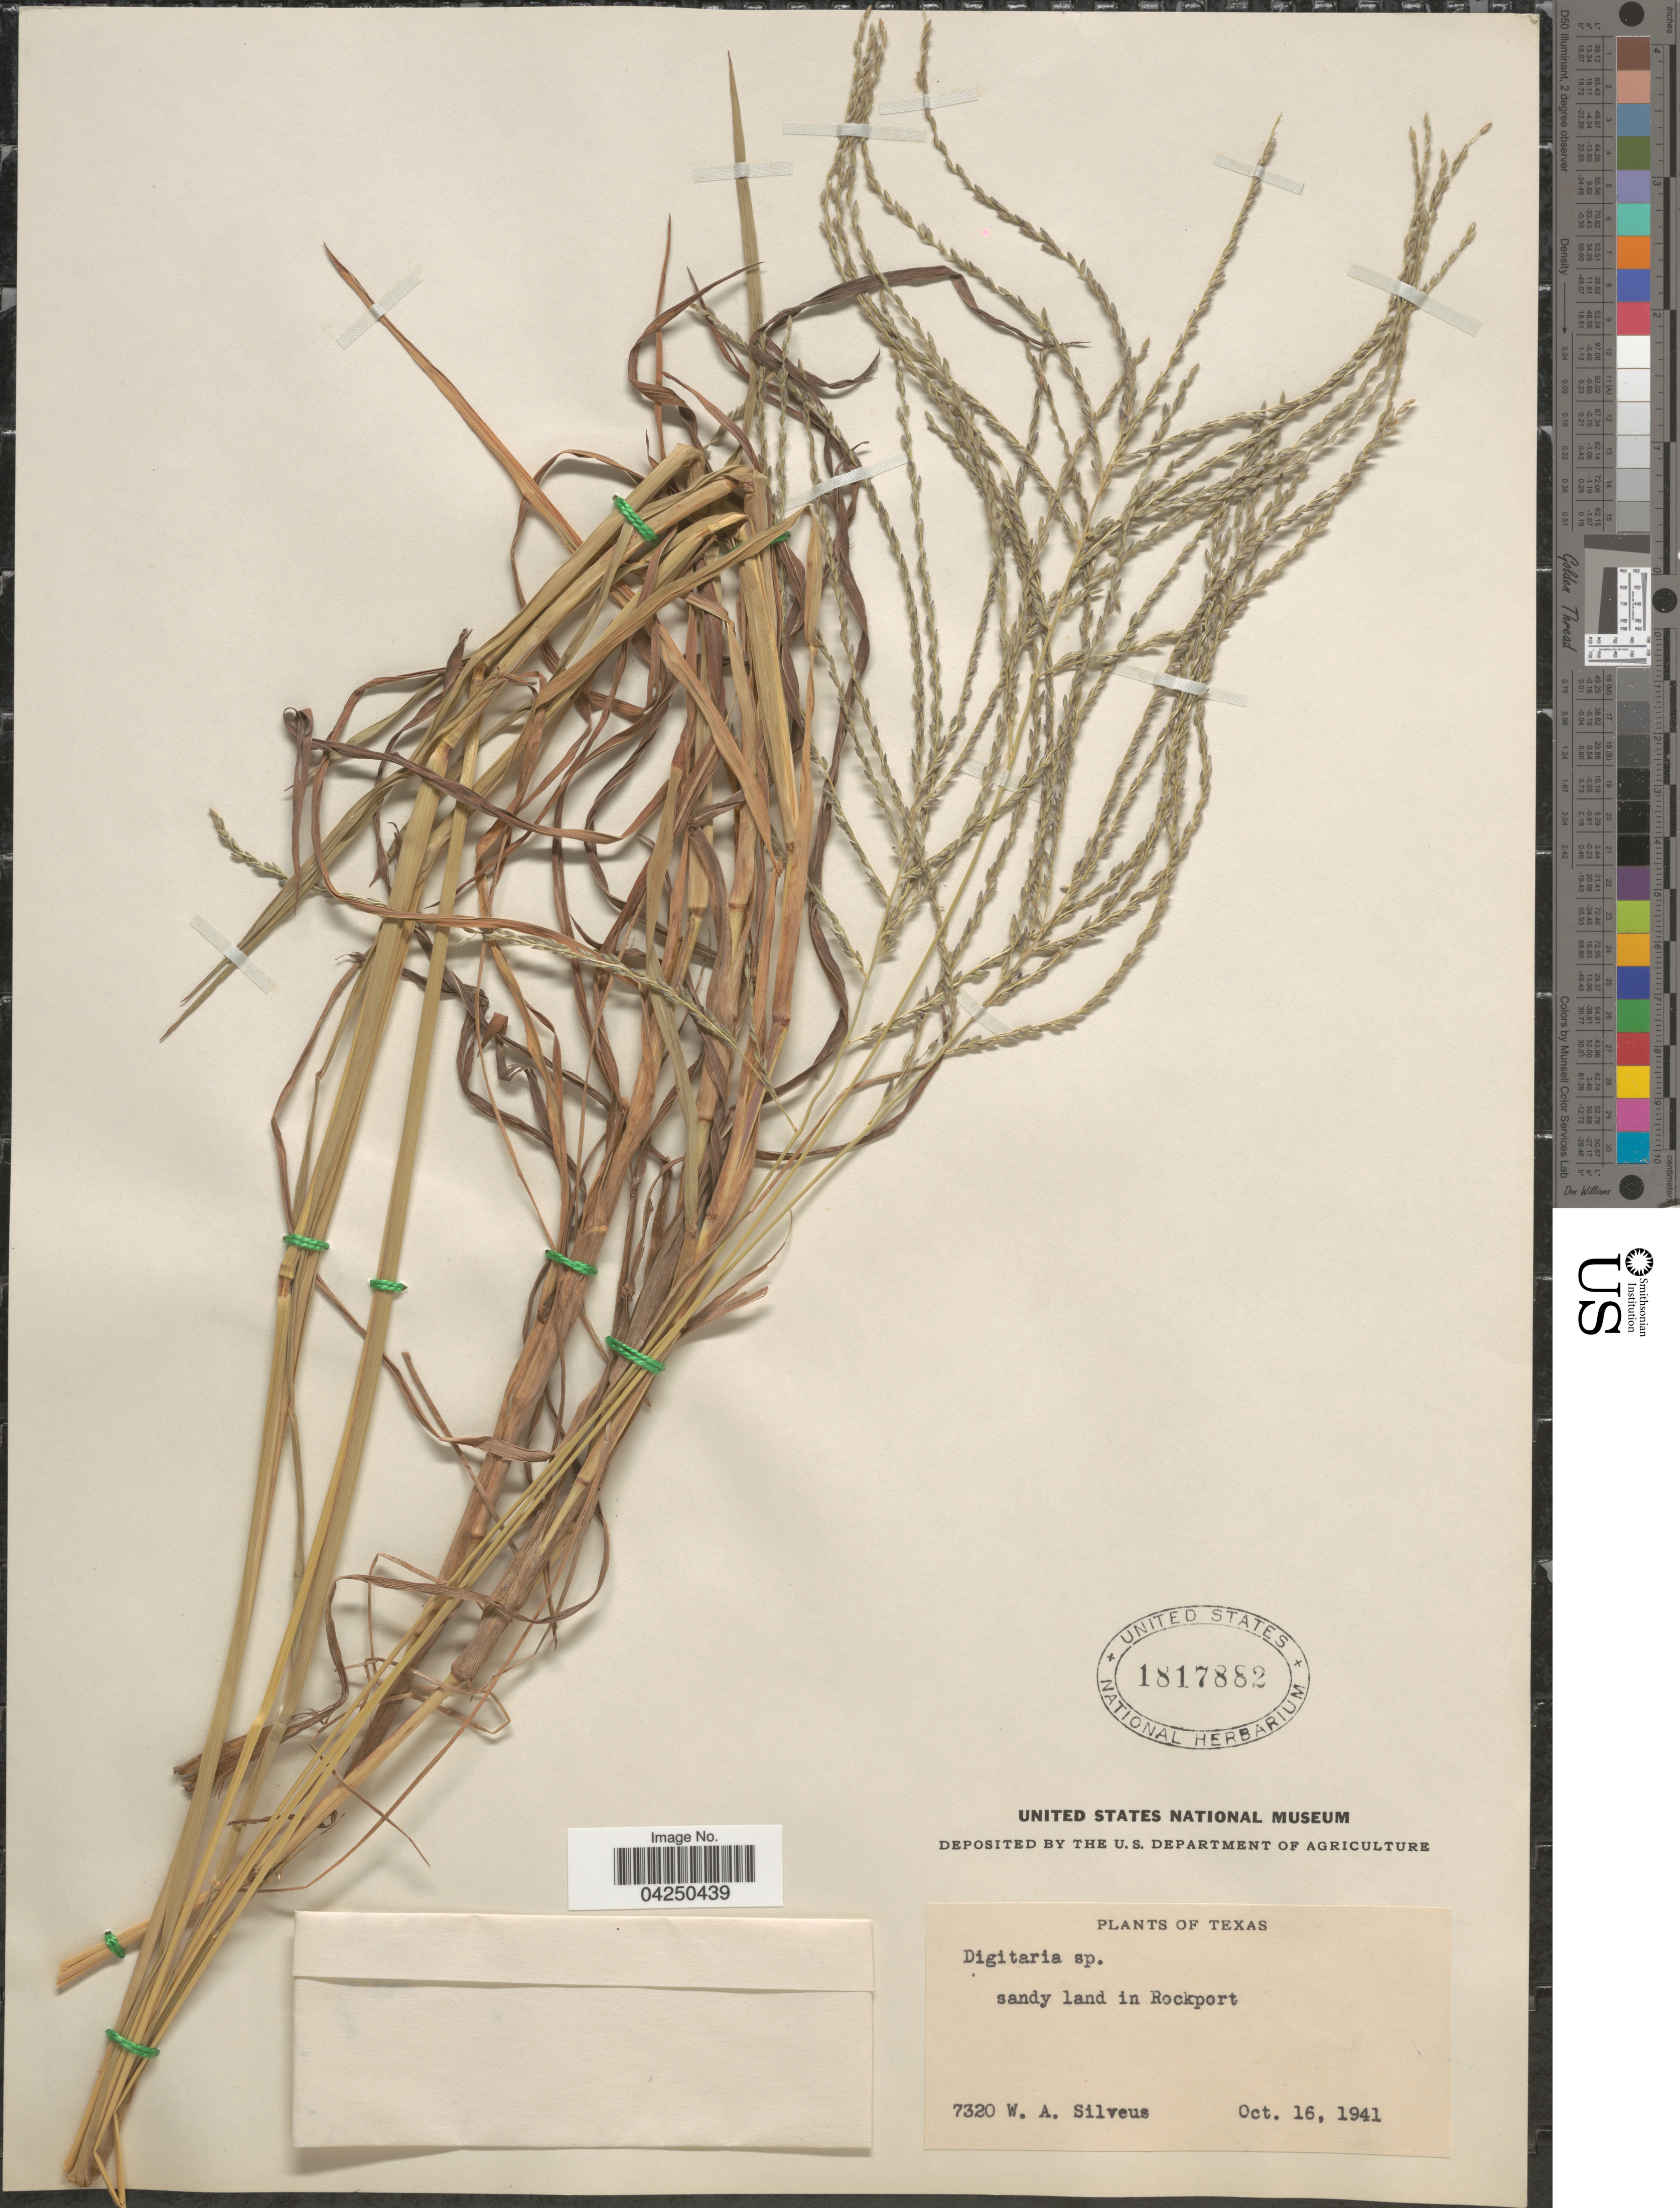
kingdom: Plantae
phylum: Tracheophyta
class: Liliopsida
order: Poales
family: Poaceae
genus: Digitaria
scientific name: Digitaria sp.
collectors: W. Silveus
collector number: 7320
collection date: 1941-10-16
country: United States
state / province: Texas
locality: Sandy land in Rockport.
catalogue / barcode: US 1817882